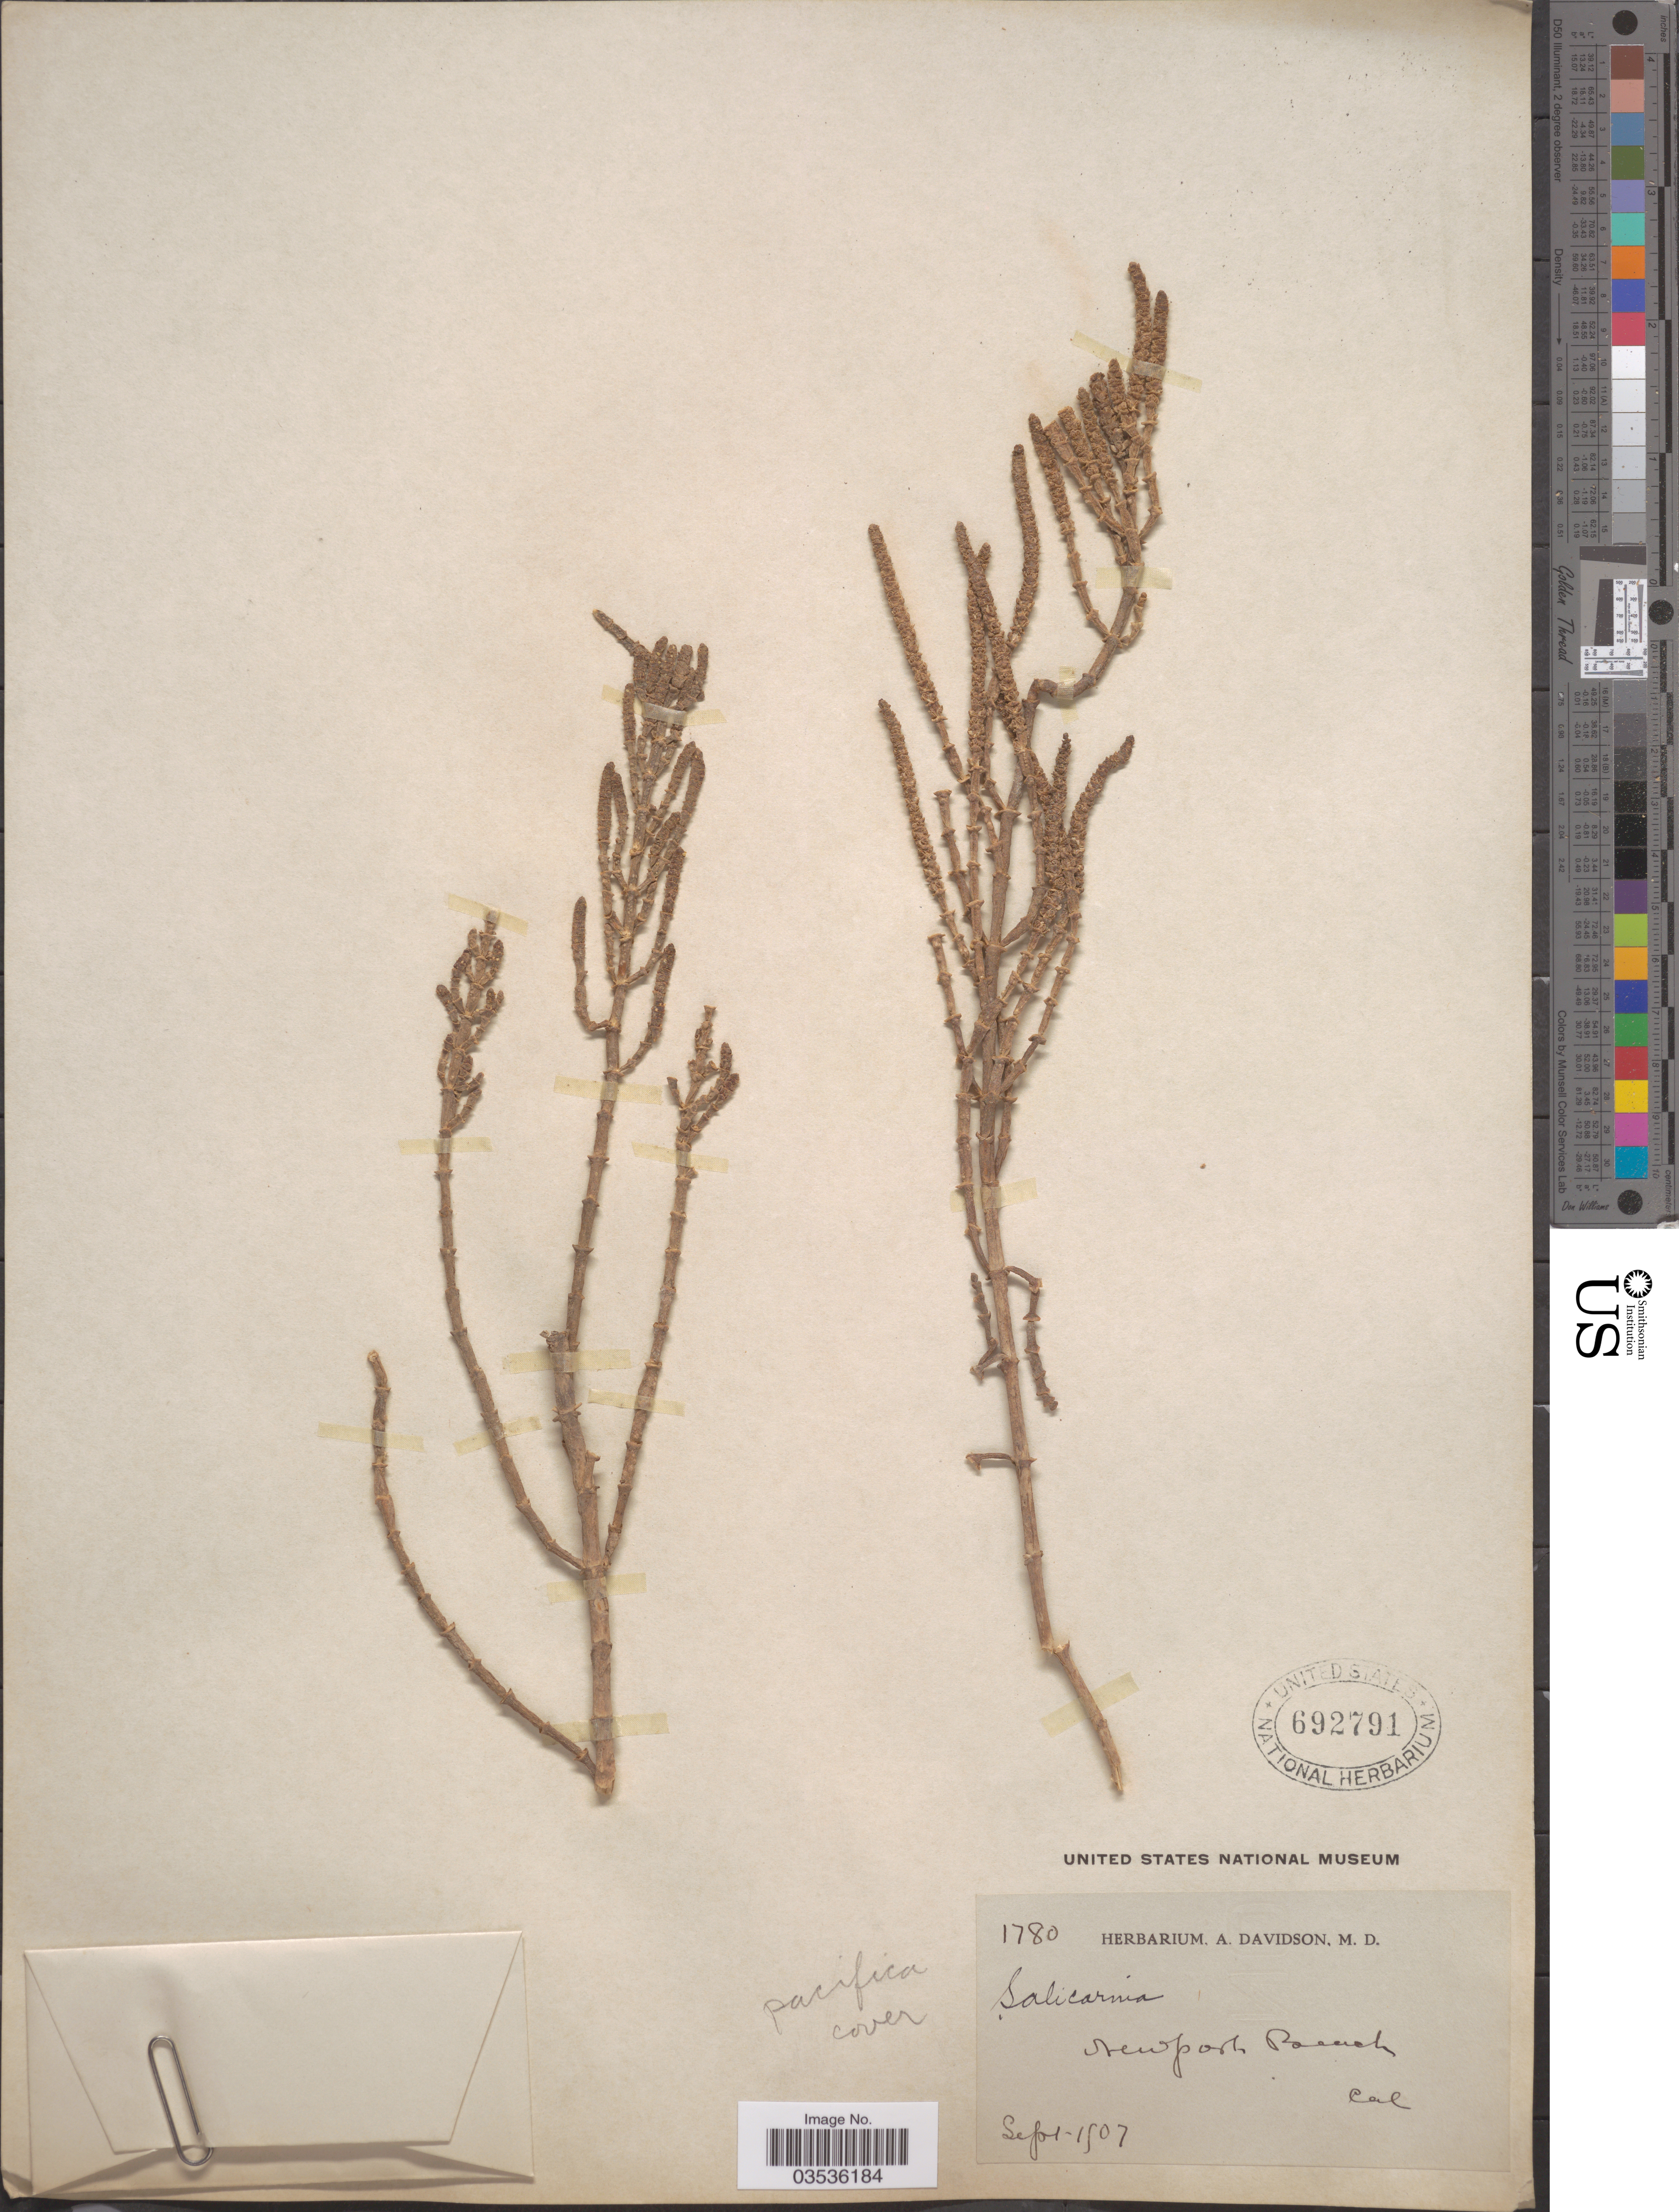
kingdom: Plantae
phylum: Tracheophyta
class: Magnoliopsida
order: Caryophyllales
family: Amaranthaceae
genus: Salicornia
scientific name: Salicornia pacifica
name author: Standl.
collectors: ex herb. A. Davidson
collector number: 1780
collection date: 1907-09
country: United States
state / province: California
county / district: Orange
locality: Newport Beach.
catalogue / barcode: US 692791